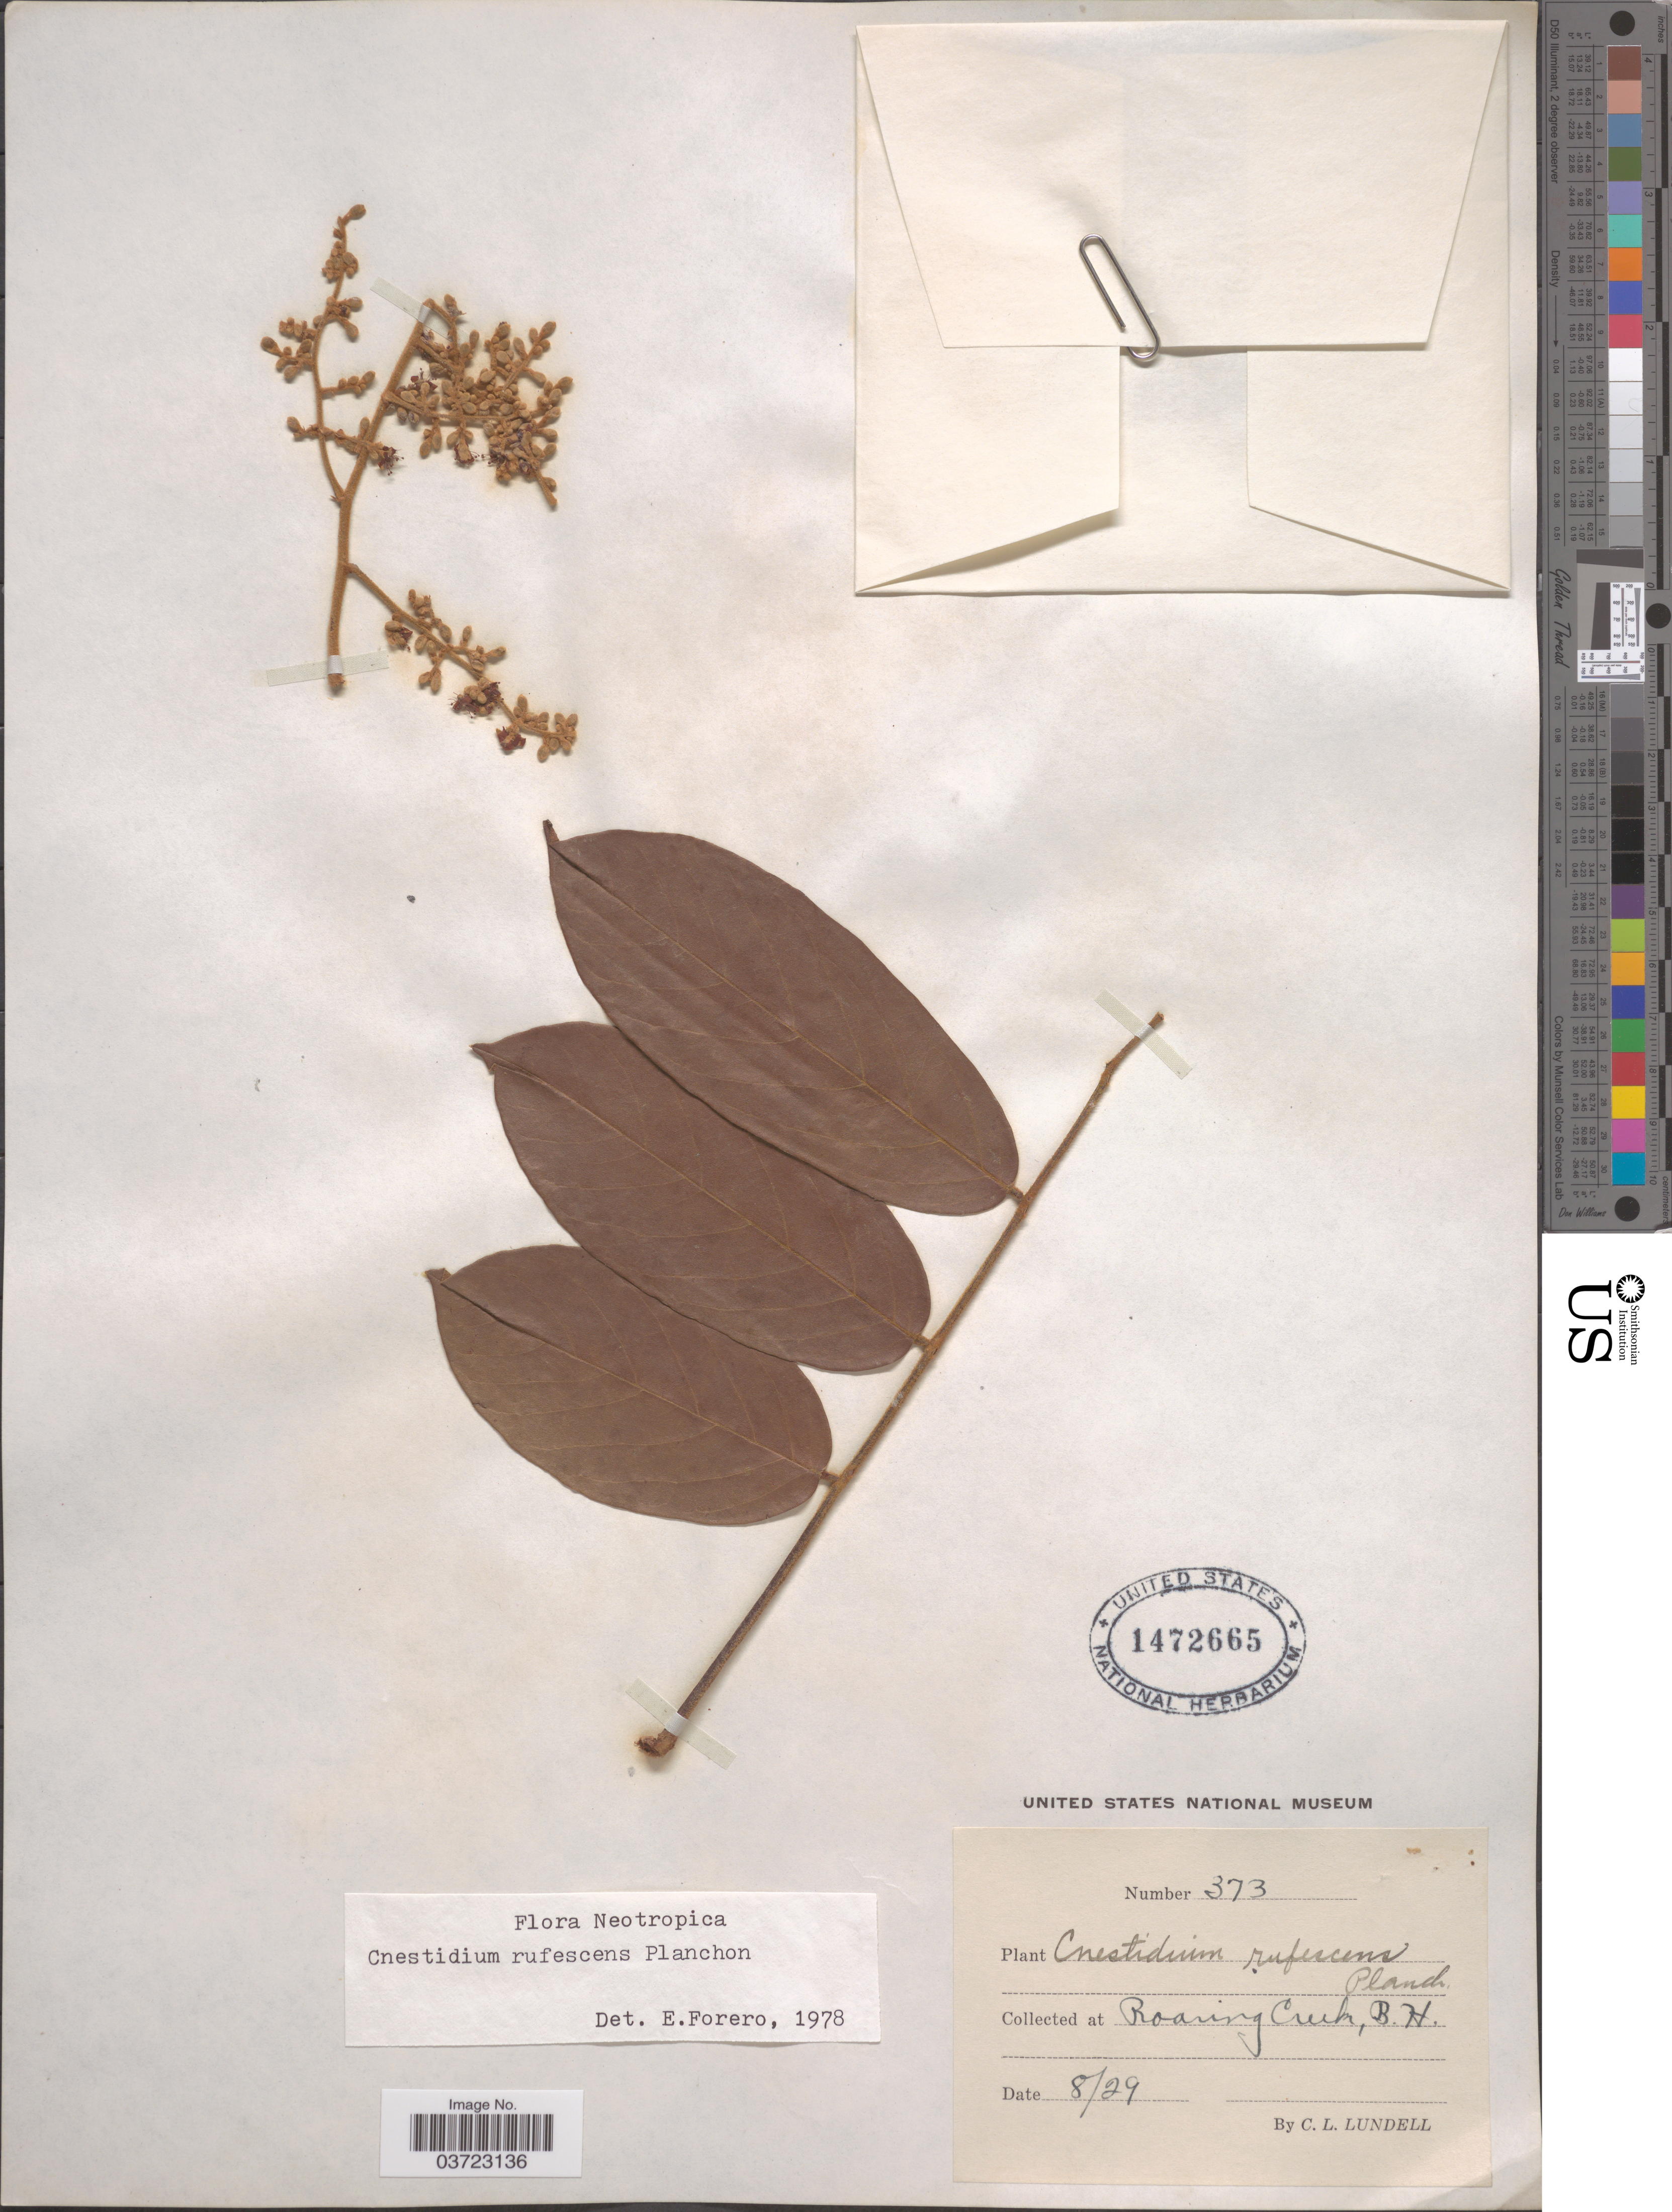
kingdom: Plantae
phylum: Tracheophyta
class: Magnoliopsida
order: Oxalidales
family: Connaraceae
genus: Cnestidium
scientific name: Cnestidium rufescens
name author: Planch.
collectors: C. L. Lundell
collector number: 373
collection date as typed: Transcribed d/m/y: /8/29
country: Belize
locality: Roaring Creek, B.H.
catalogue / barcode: US 1472665